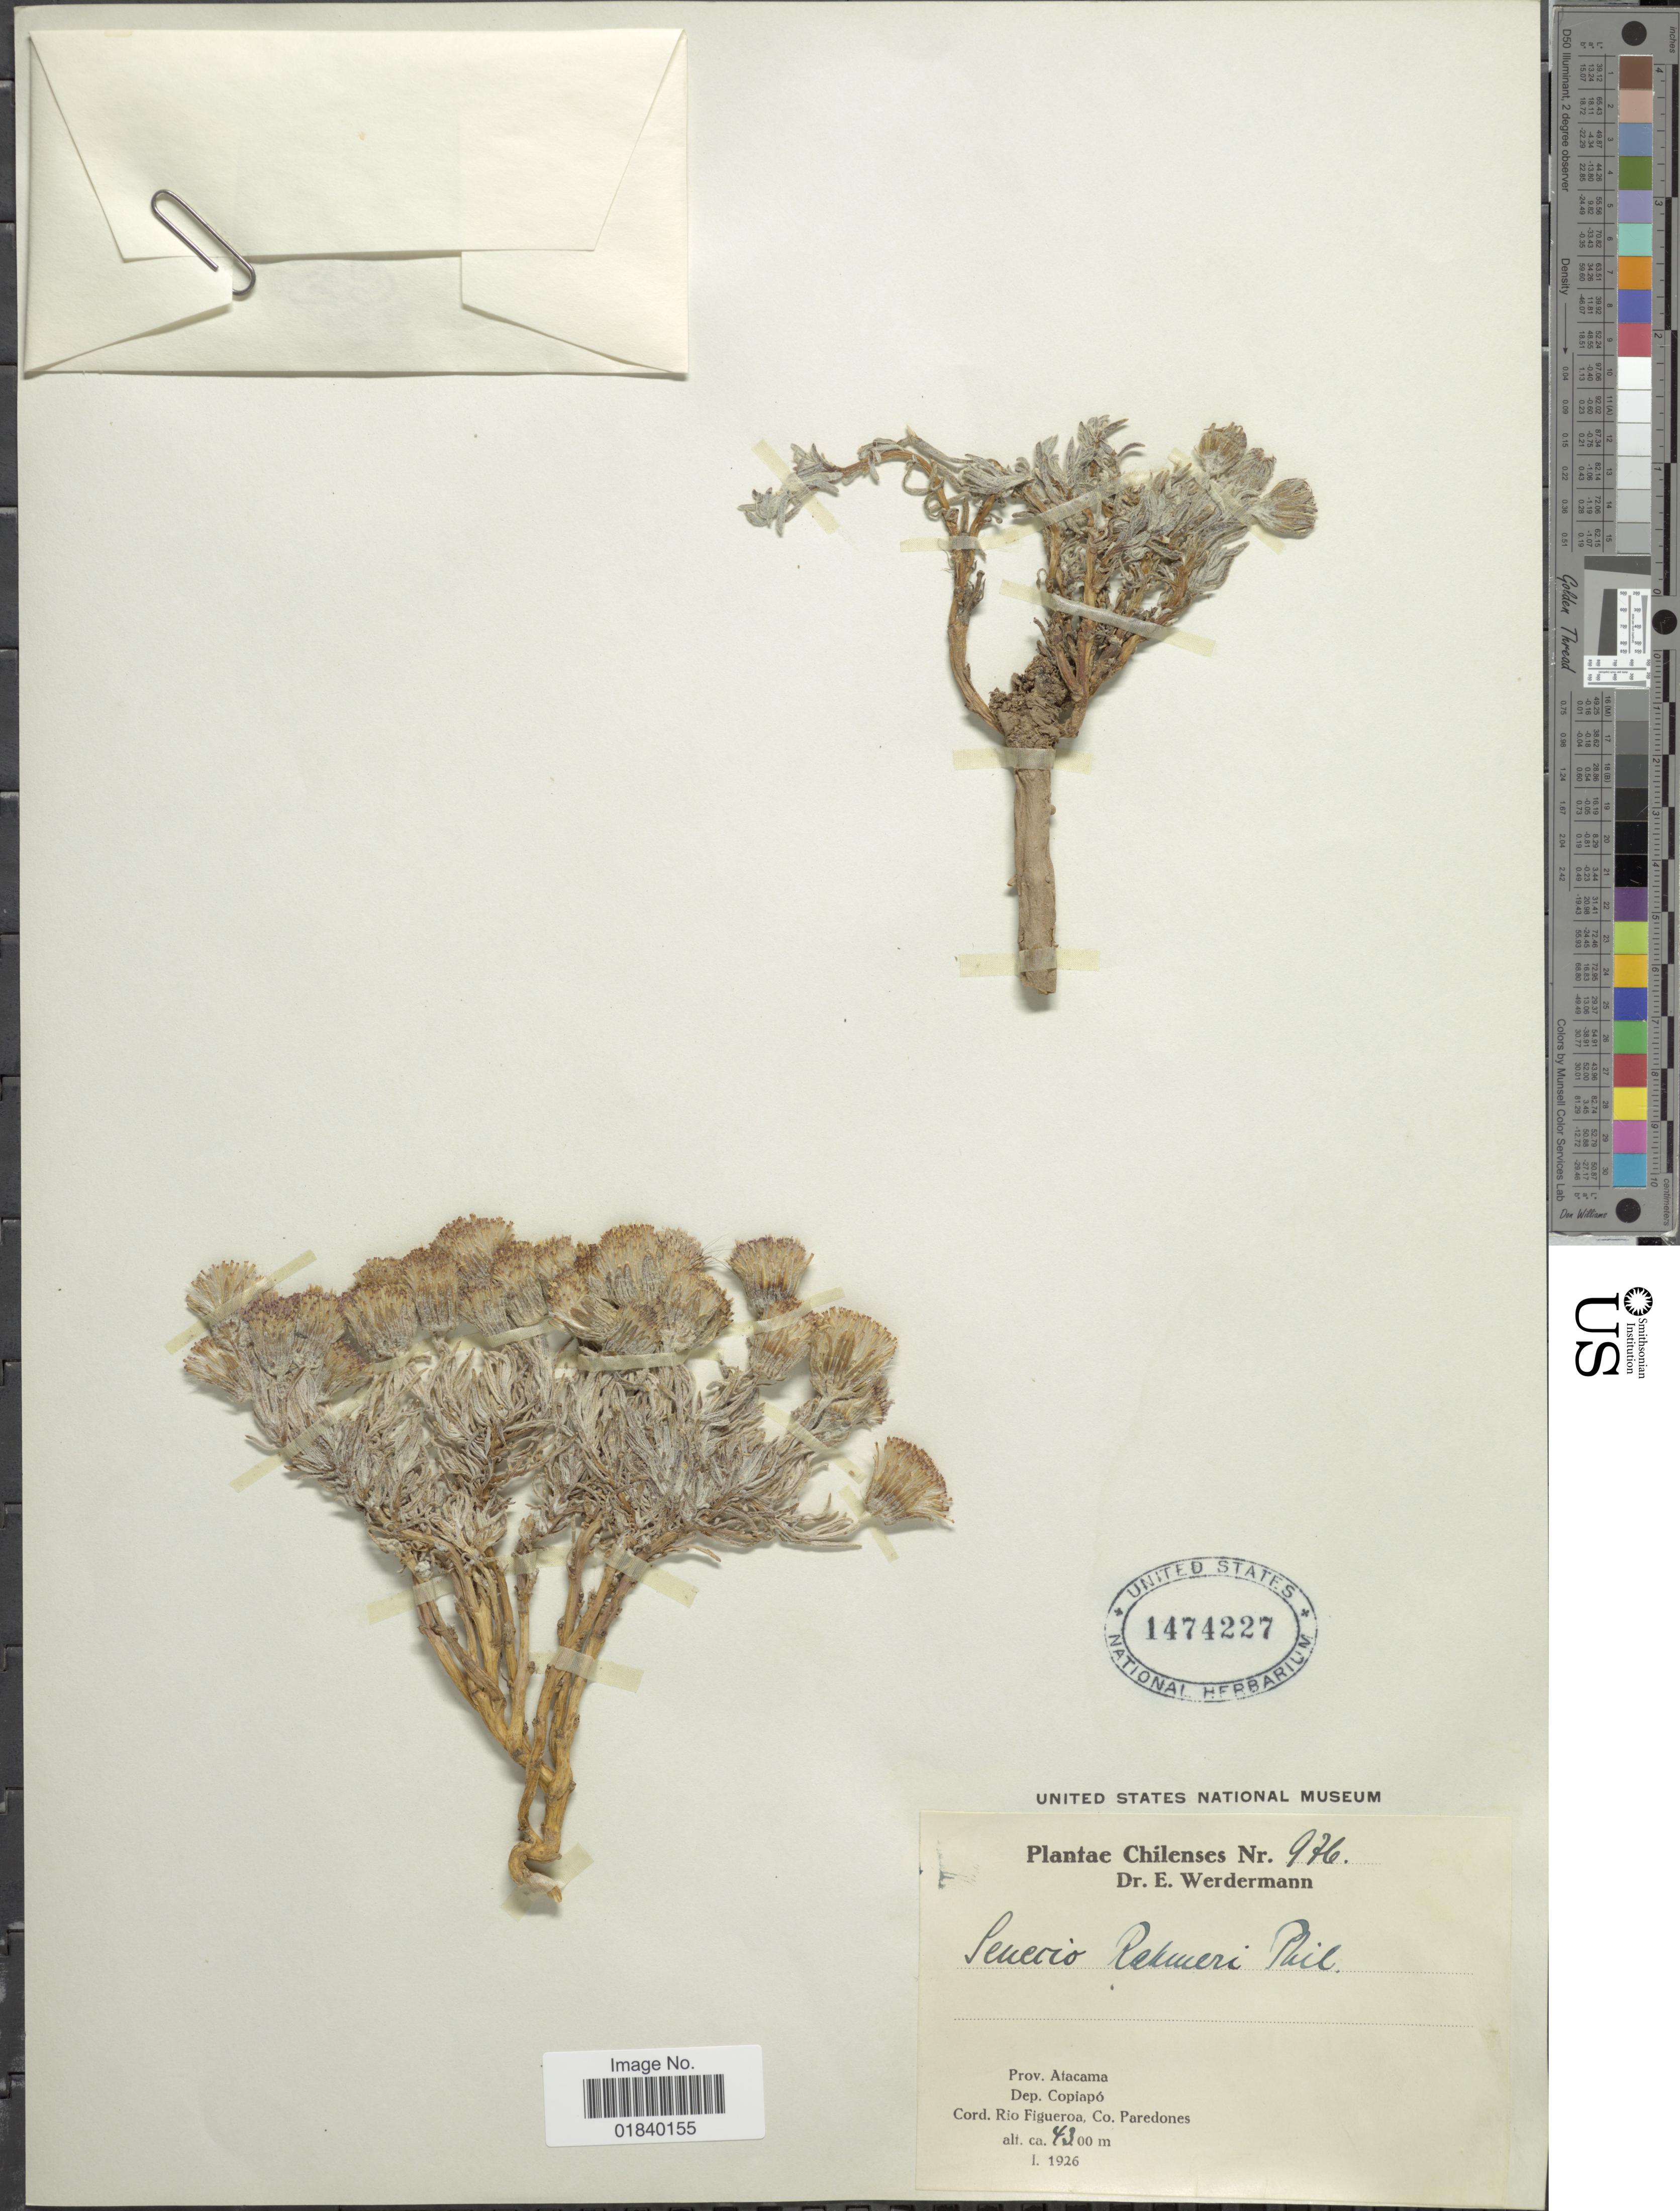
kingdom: Plantae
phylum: Tracheophyta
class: Magnoliopsida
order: Asterales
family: Asteraceae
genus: Senecio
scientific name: Senecio rahmeri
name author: Phil.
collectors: E. Werdermann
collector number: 976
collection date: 1926-01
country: Chile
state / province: Atacama (III)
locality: Prov. Atacama. Dep. Copiopo. Cord. Rio Figueroa. Co Paredones.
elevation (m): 4300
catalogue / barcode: US 1474227